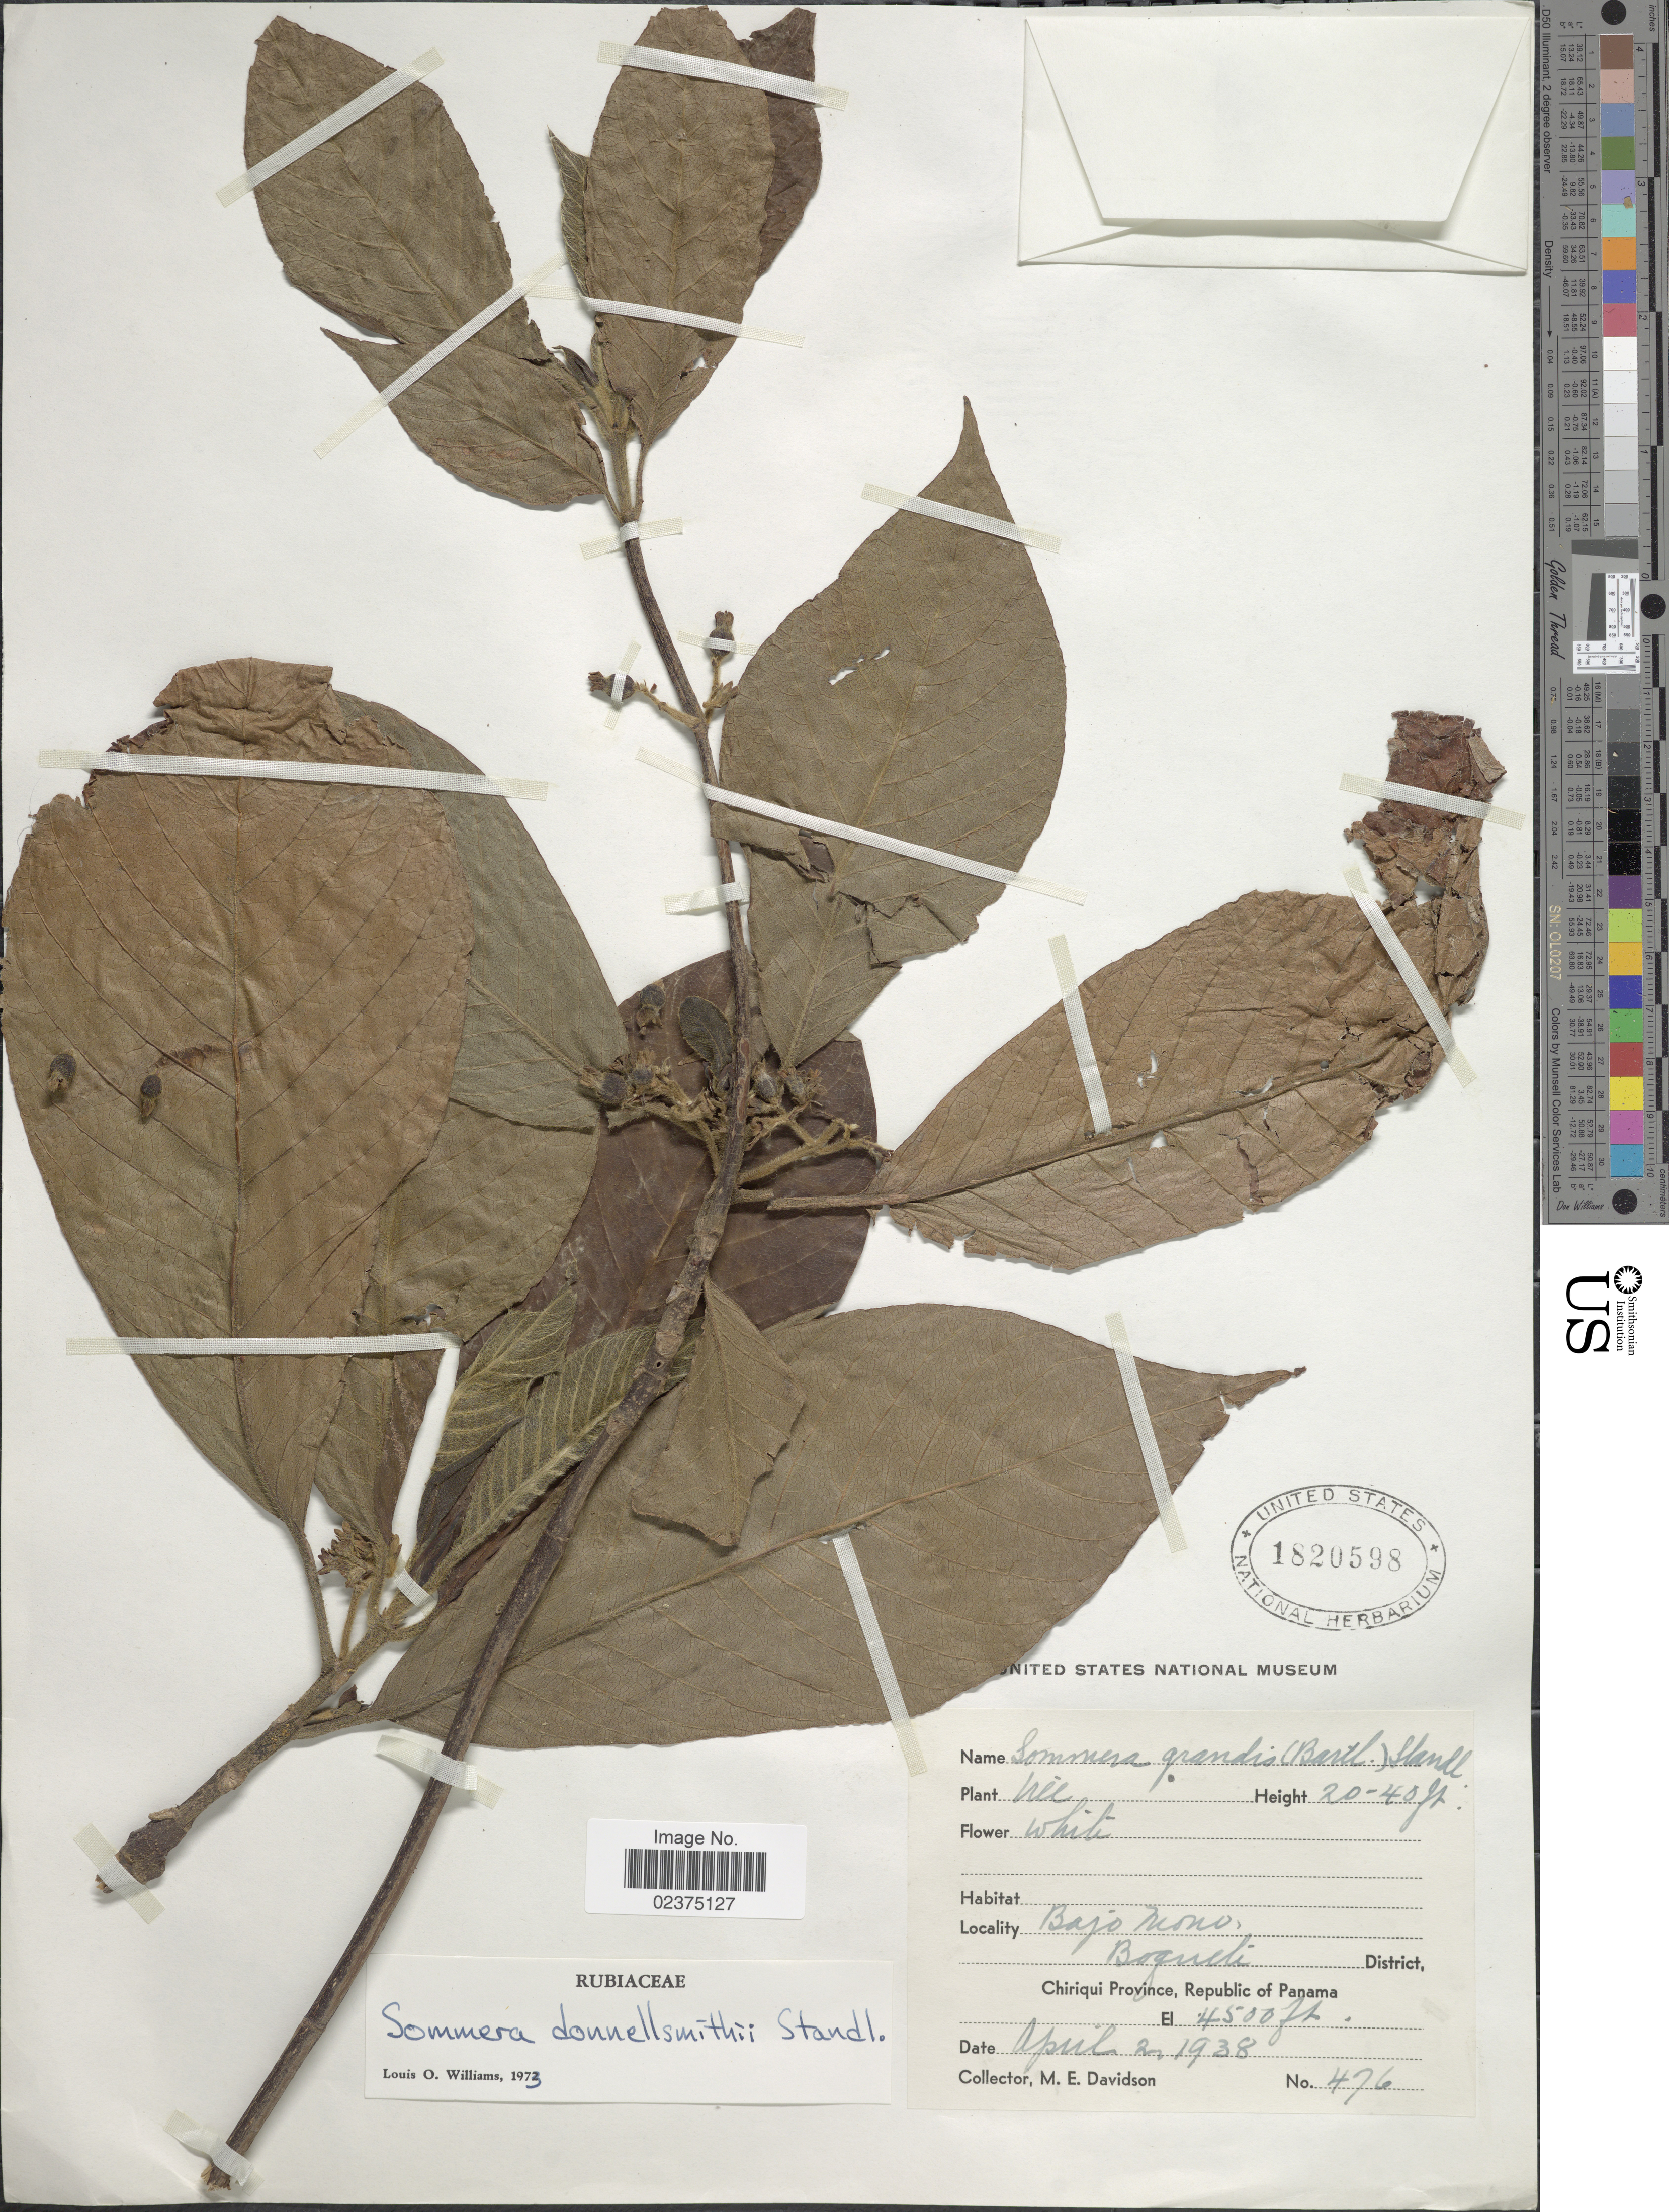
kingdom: Plantae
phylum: Tracheophyta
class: Magnoliopsida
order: Gentianales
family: Rubiaceae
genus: Sommera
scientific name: Sommera donnell-smithii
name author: Standl.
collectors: M. E. Davidson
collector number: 476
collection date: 1938-04-02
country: Panama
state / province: Chiriqui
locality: Bajo Mono, Boquete District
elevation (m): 1372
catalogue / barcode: US 1820598